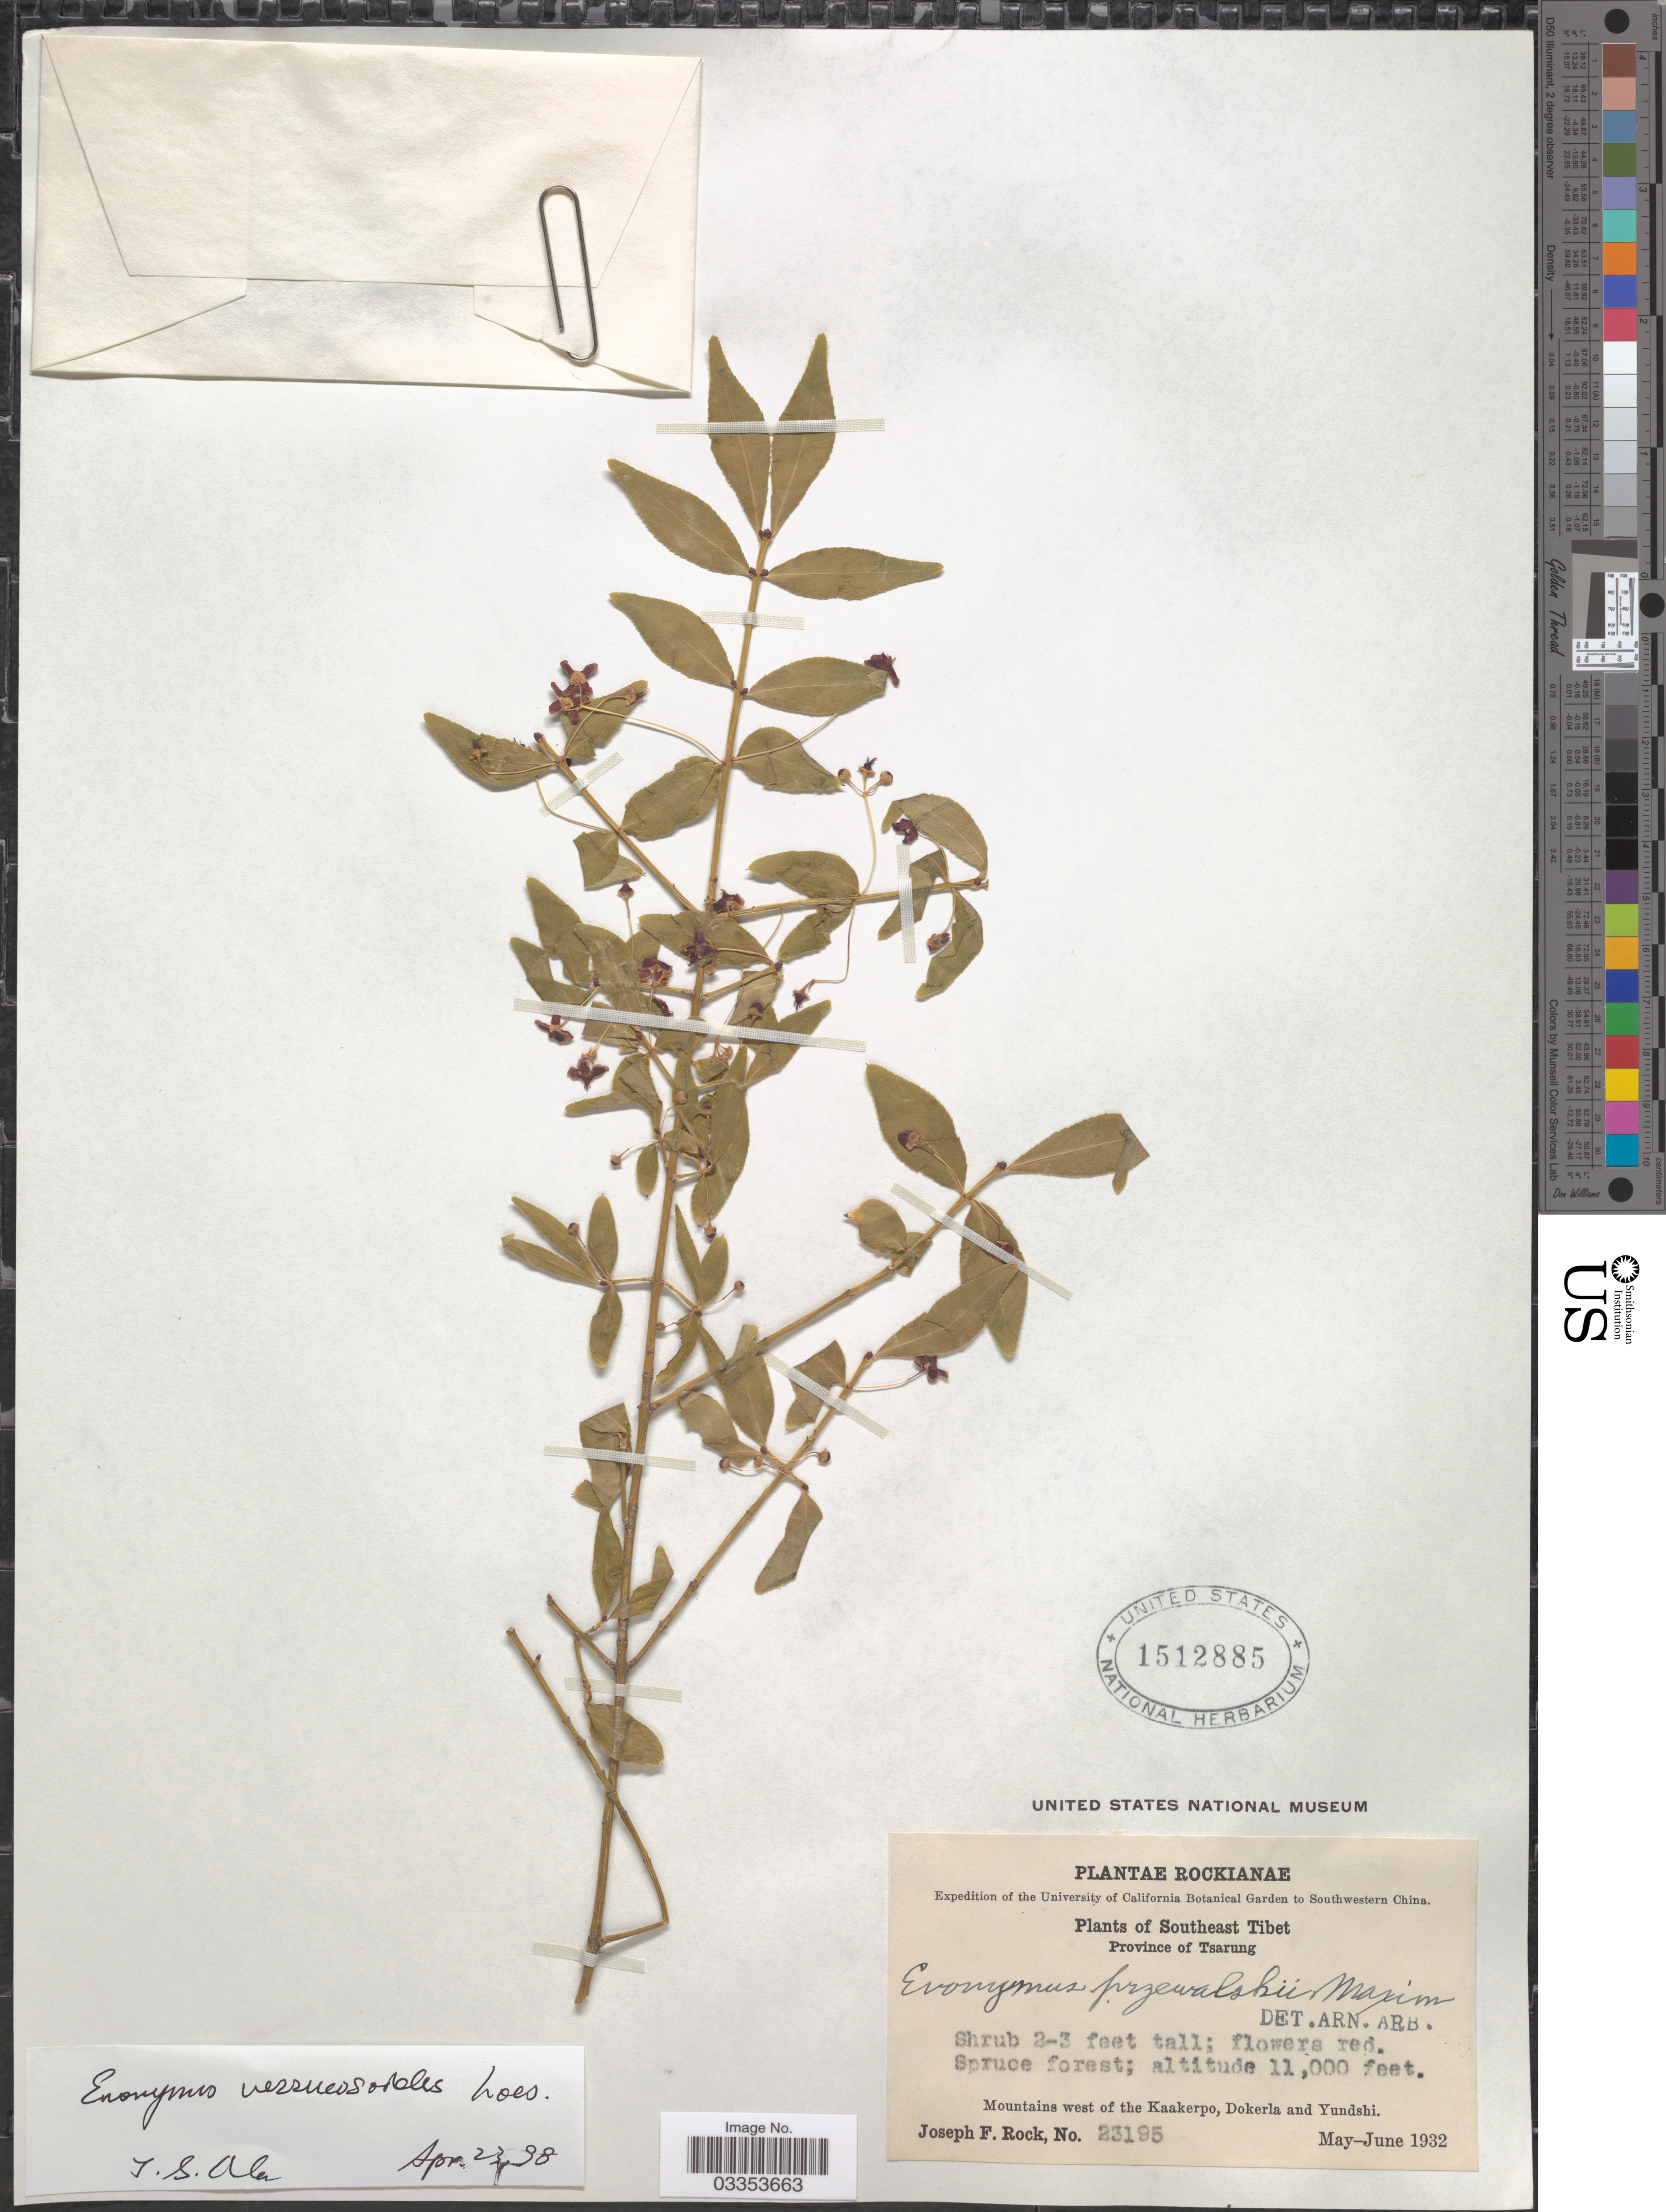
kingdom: Plantae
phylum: Tracheophyta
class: Magnoliopsida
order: Celastrales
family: Celastraceae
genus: Euonymus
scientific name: Euonymus verrucosoides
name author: Loes.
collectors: J. F. Rock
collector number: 23195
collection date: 1932-05/1932-06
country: China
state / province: Xizang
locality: Southwestern China. Southeast Tibet. Province of Tsarung. Mountains west of the Kaakerpo, Dokerla and Yundshi.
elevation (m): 3353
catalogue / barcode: US 1512885